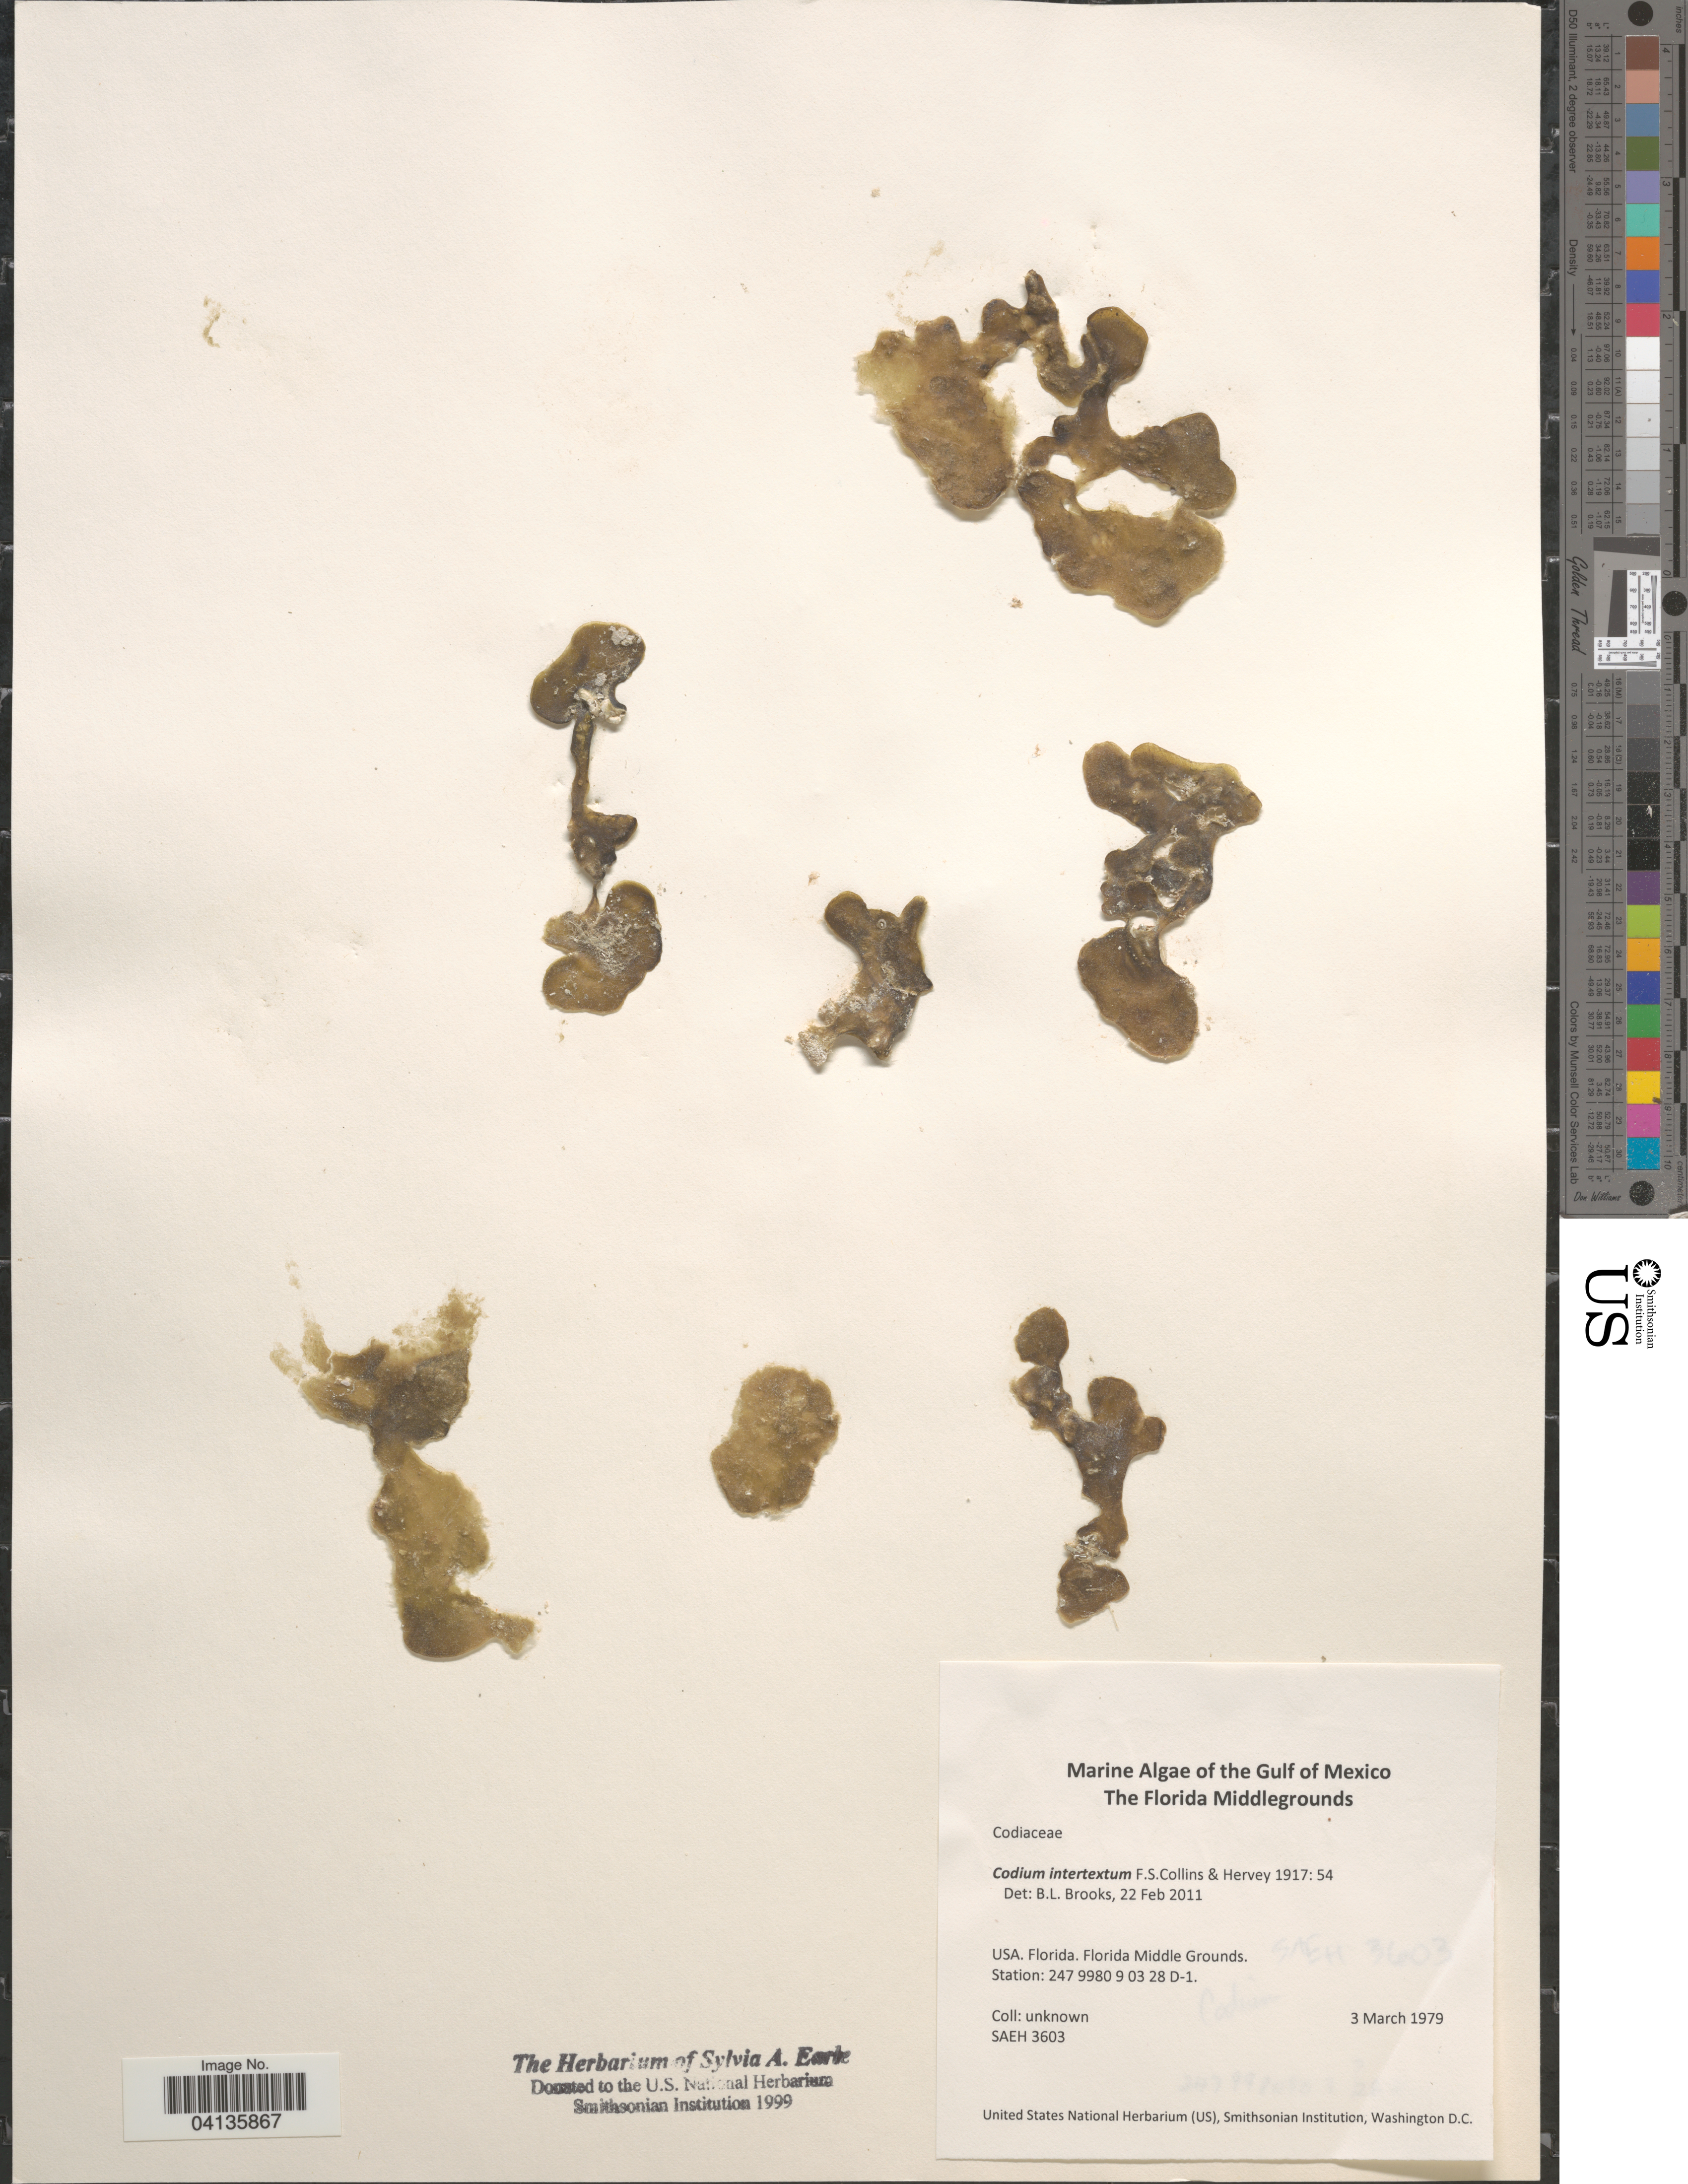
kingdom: Plantae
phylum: Chlorophyta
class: Ulvophyceae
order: Bryopsidales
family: Codiaceae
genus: Codium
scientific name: Codium intertextum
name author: Collins & Herv.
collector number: SAEH 3603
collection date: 1979-03-03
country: United States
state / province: Florida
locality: The Gulf of Mexico. The Florida Middlegrounds. Florida Middle Grounds. Station: 247 9980 9 03 28 D-1.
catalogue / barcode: US 328340